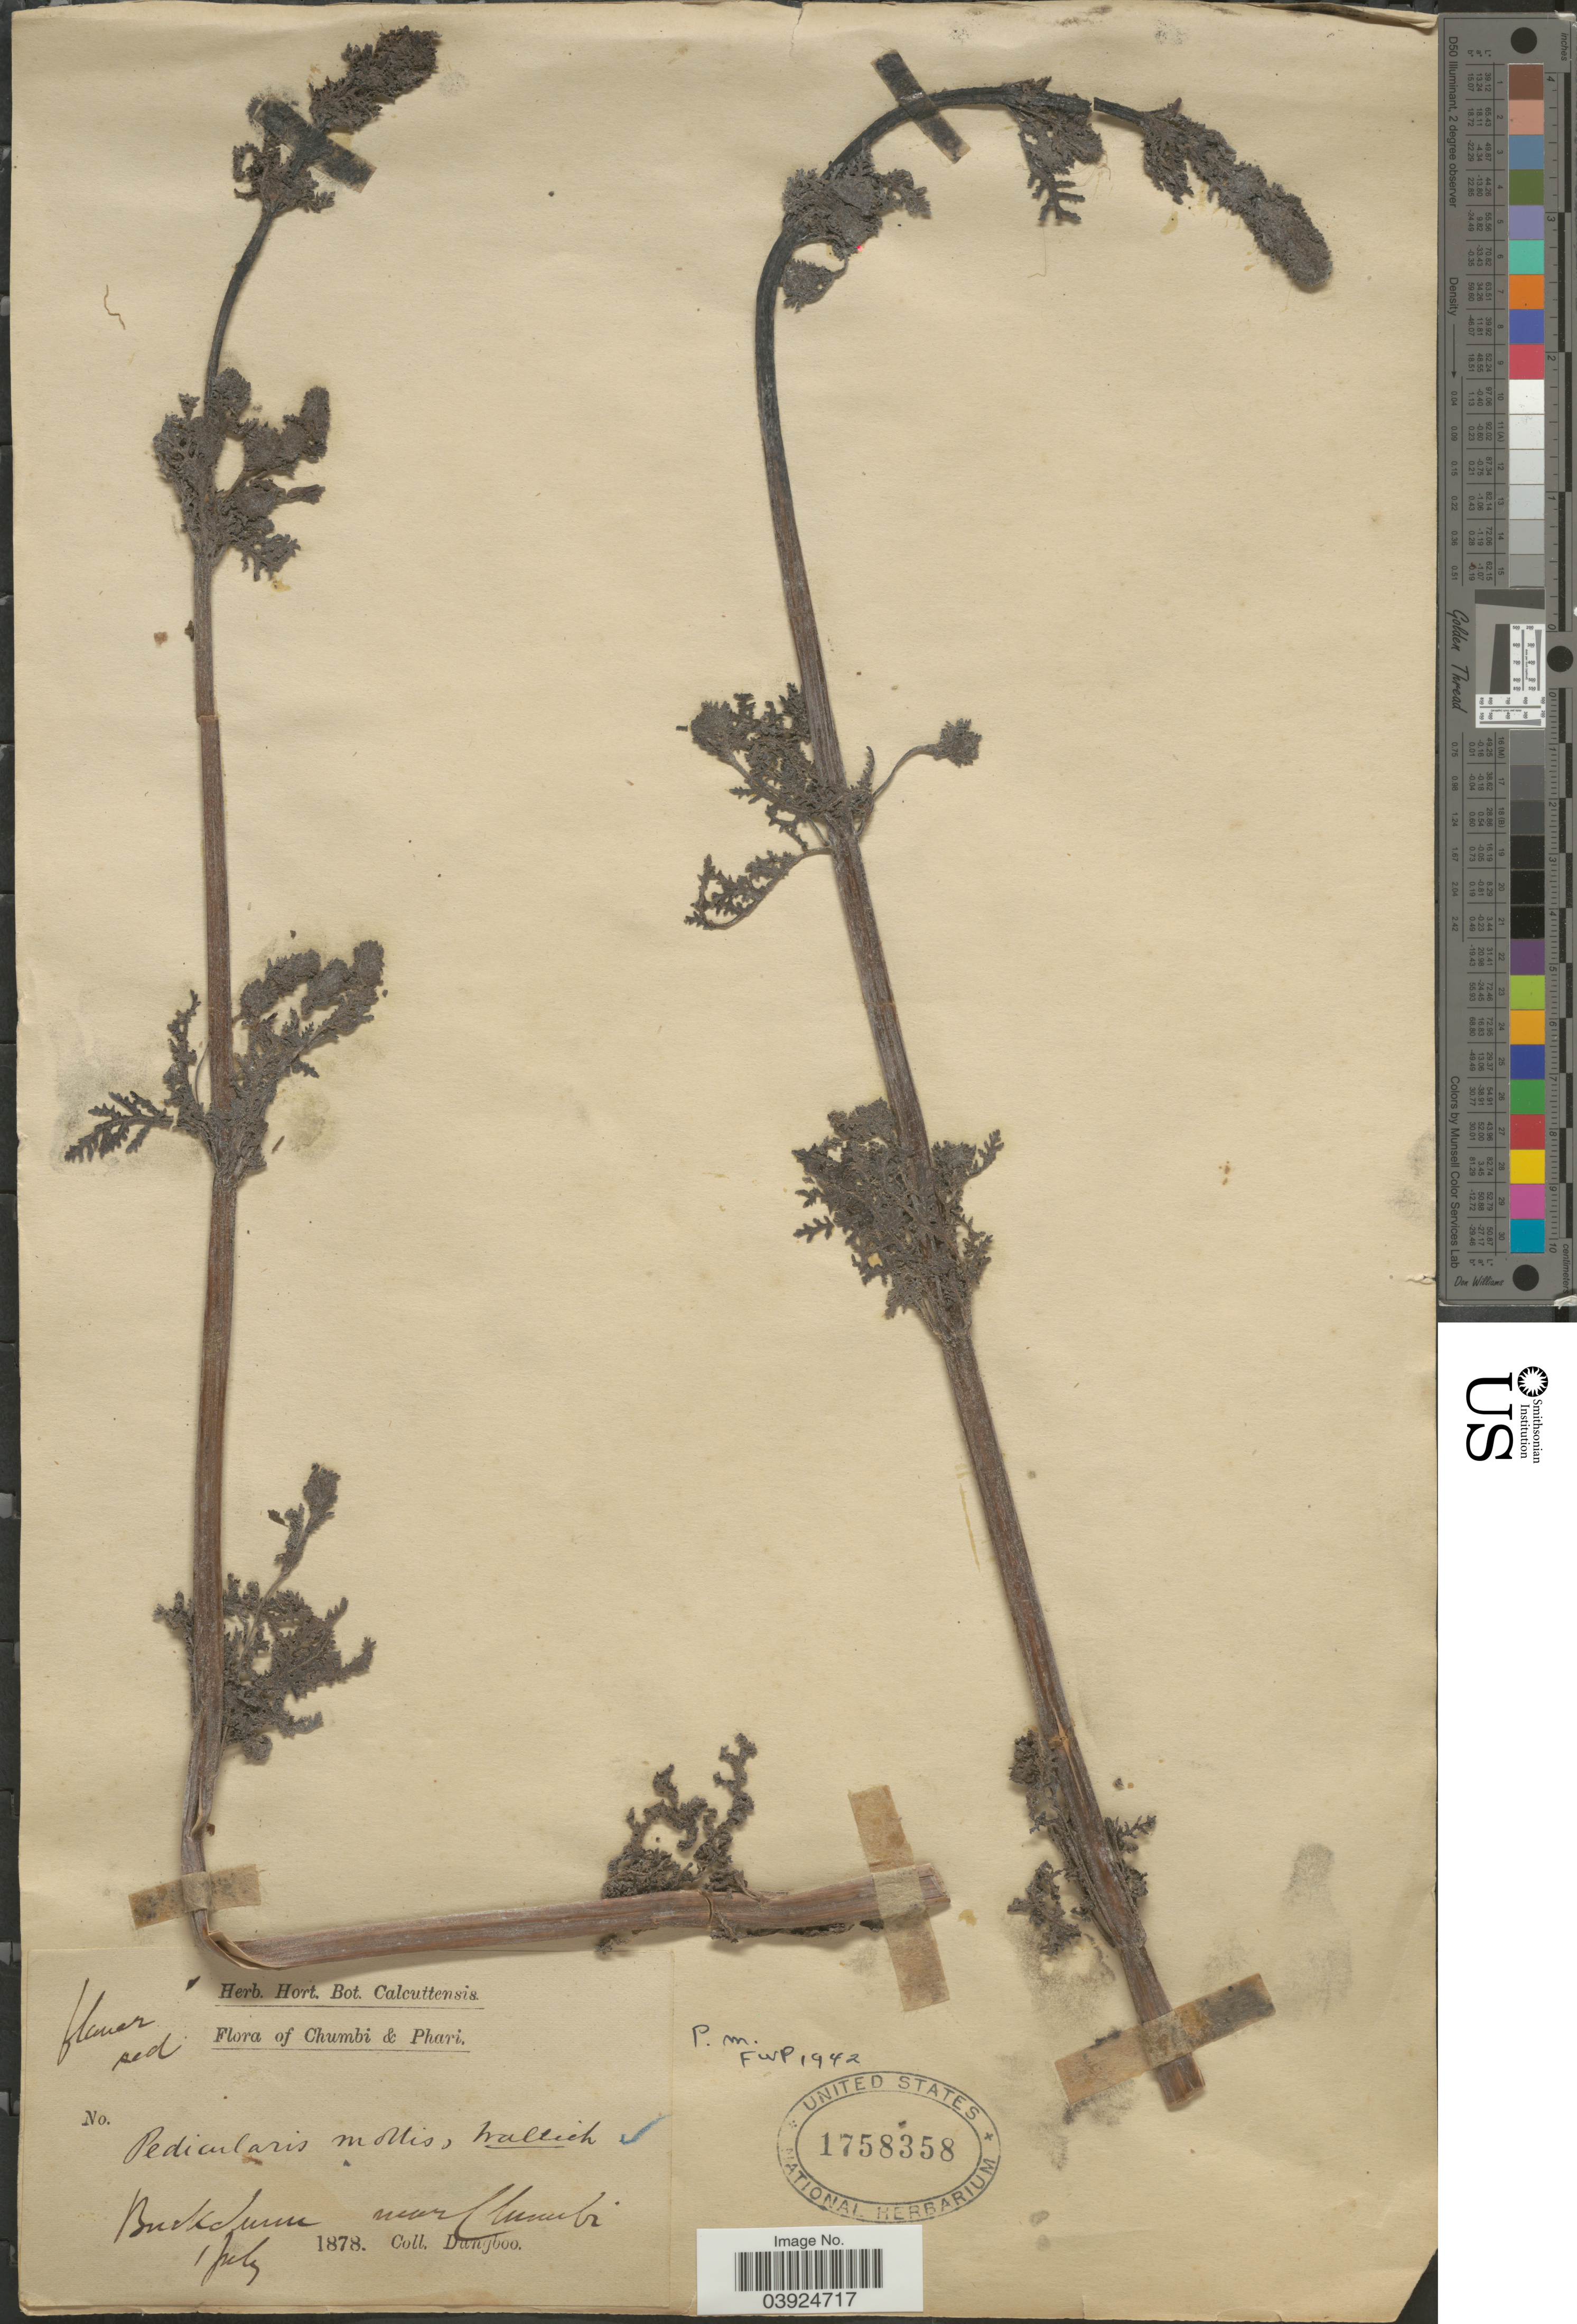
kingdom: Plantae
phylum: Tracheophyta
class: Magnoliopsida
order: Lamiales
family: Orobanchaceae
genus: Pedicularis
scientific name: Pedicularis mollis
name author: Wall. ex Benth.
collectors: Dungboo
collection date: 1878-07-01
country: China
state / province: Xizang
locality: Chumbi & Phari. Burkchum near Chumbi.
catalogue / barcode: US 1758358